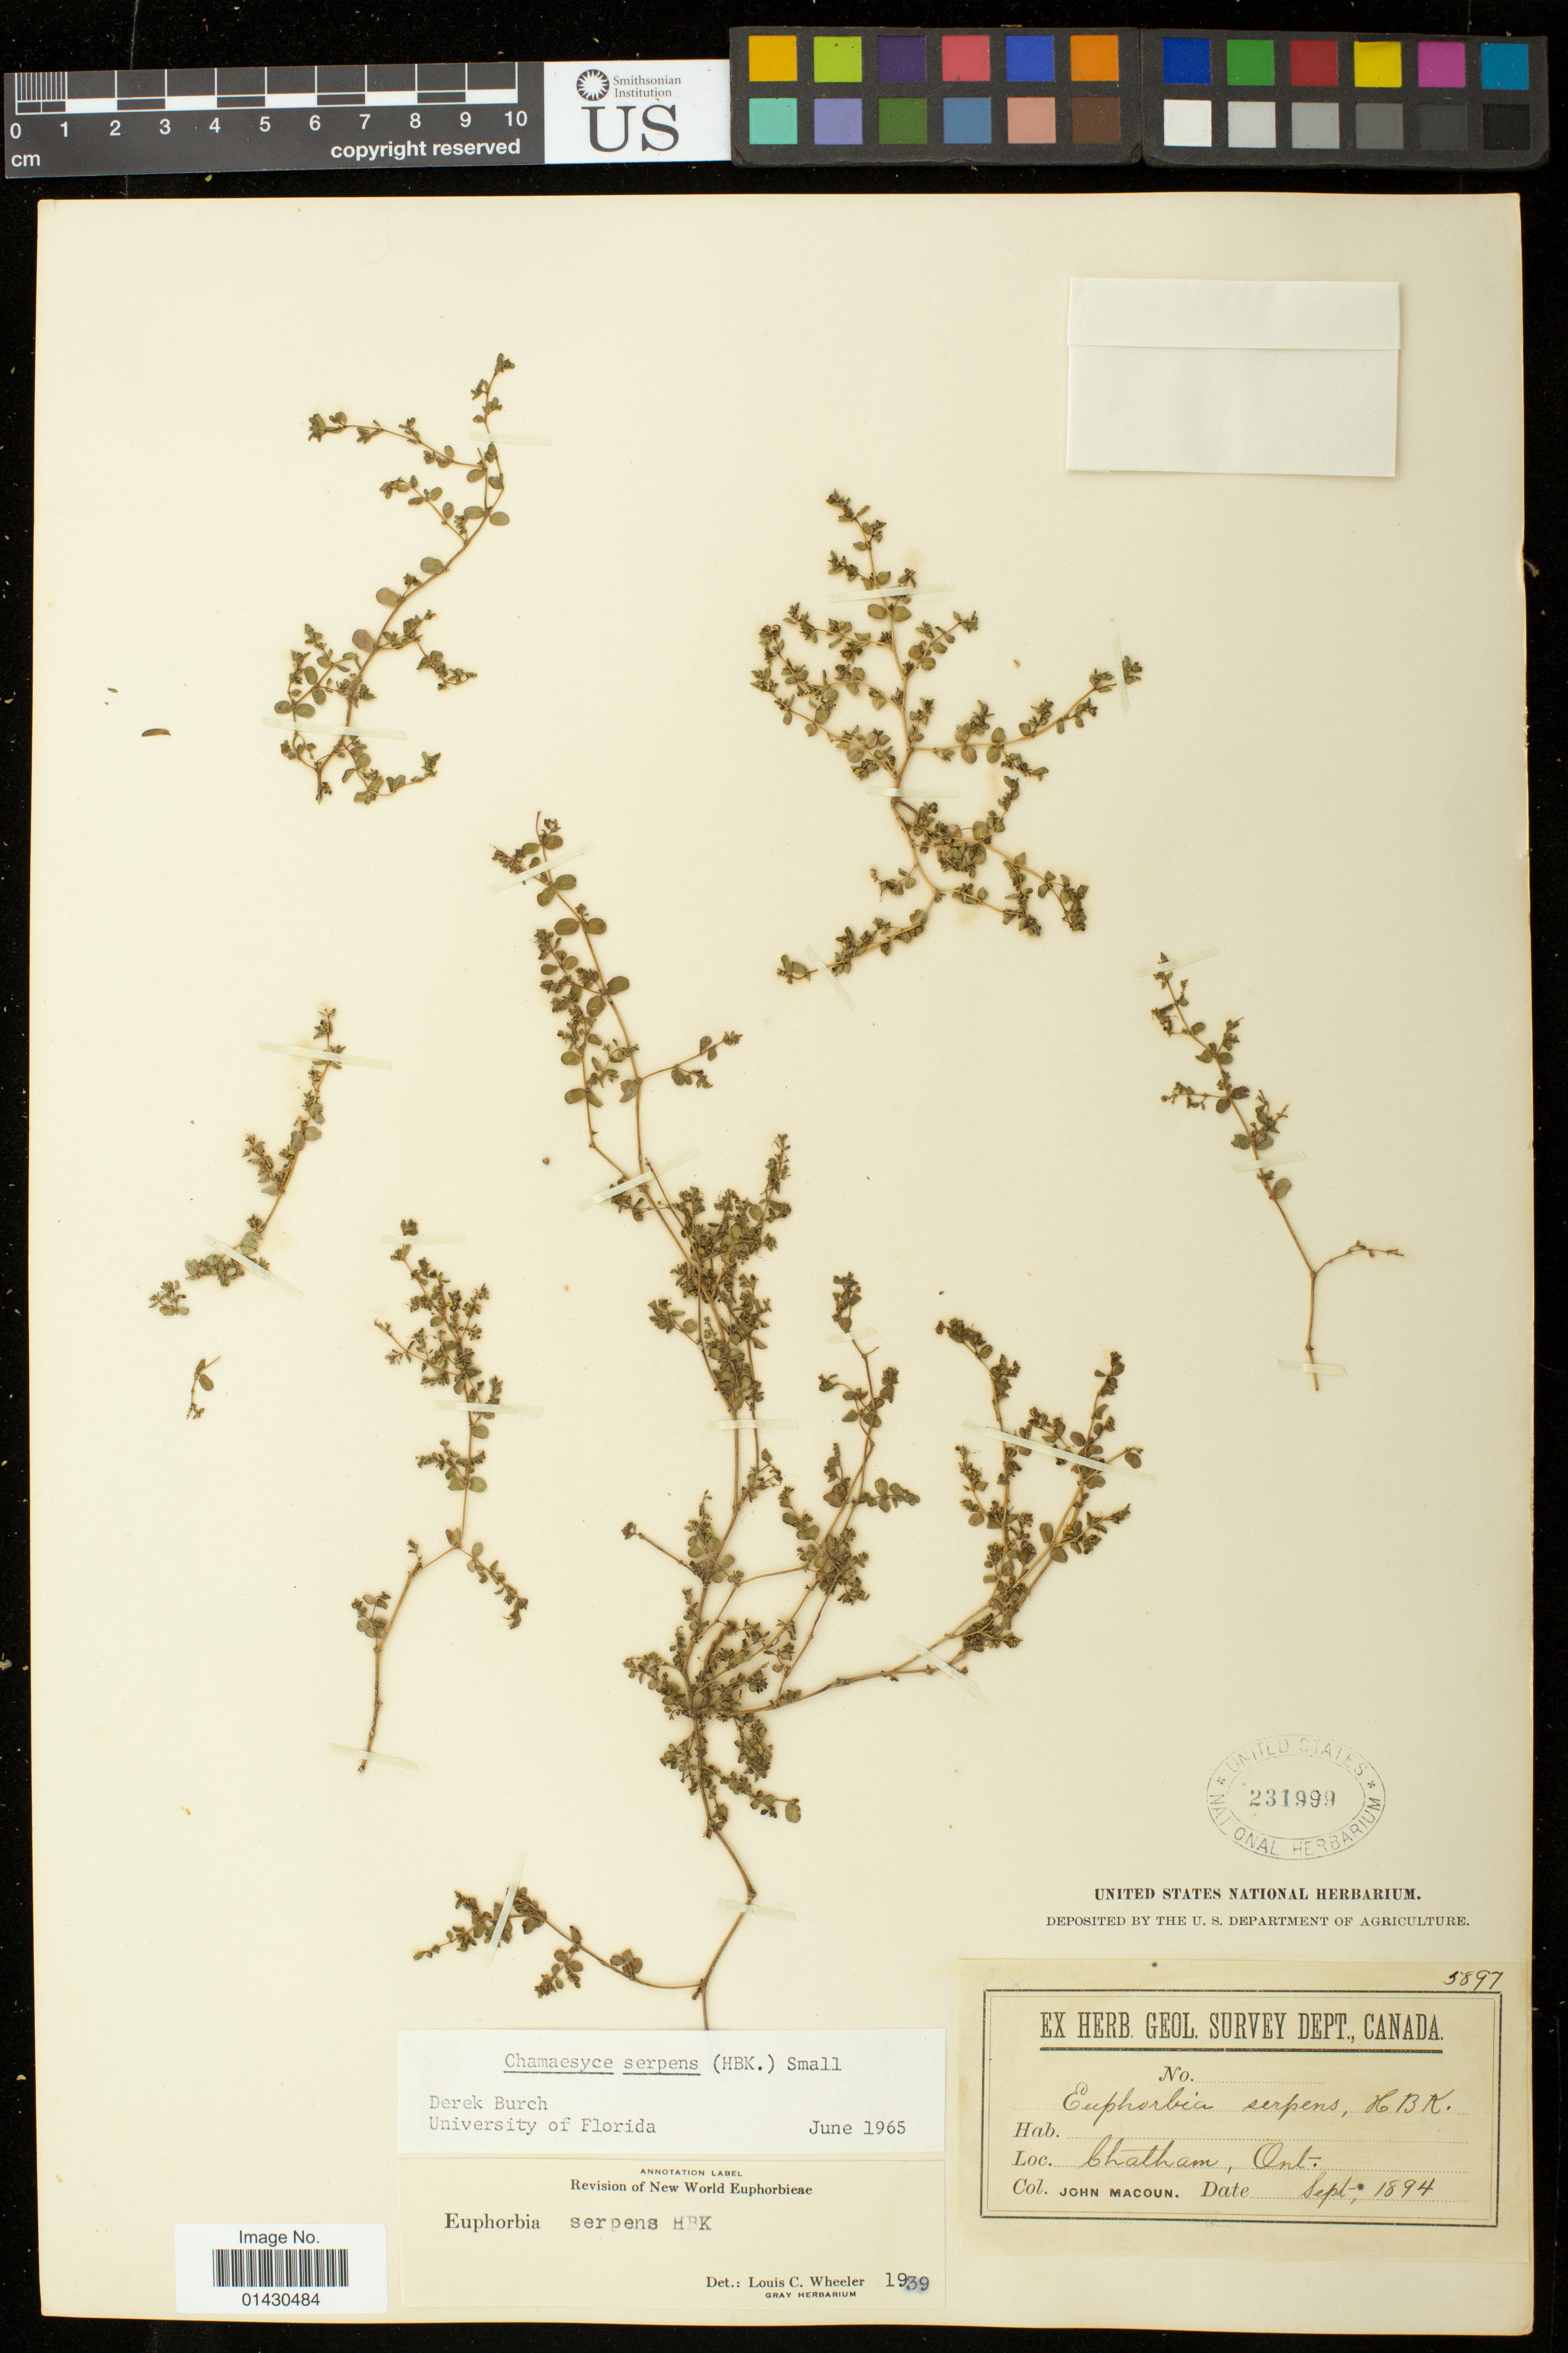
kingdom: Plantae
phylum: Tracheophyta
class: Magnoliopsida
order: Malpighiales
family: Euphorbiaceae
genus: Euphorbia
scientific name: Euphorbia serpens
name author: Kunth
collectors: J. Macoun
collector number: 5897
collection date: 1894-09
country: Canada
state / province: Ontario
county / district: Kent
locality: Chatham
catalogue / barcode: US 231999